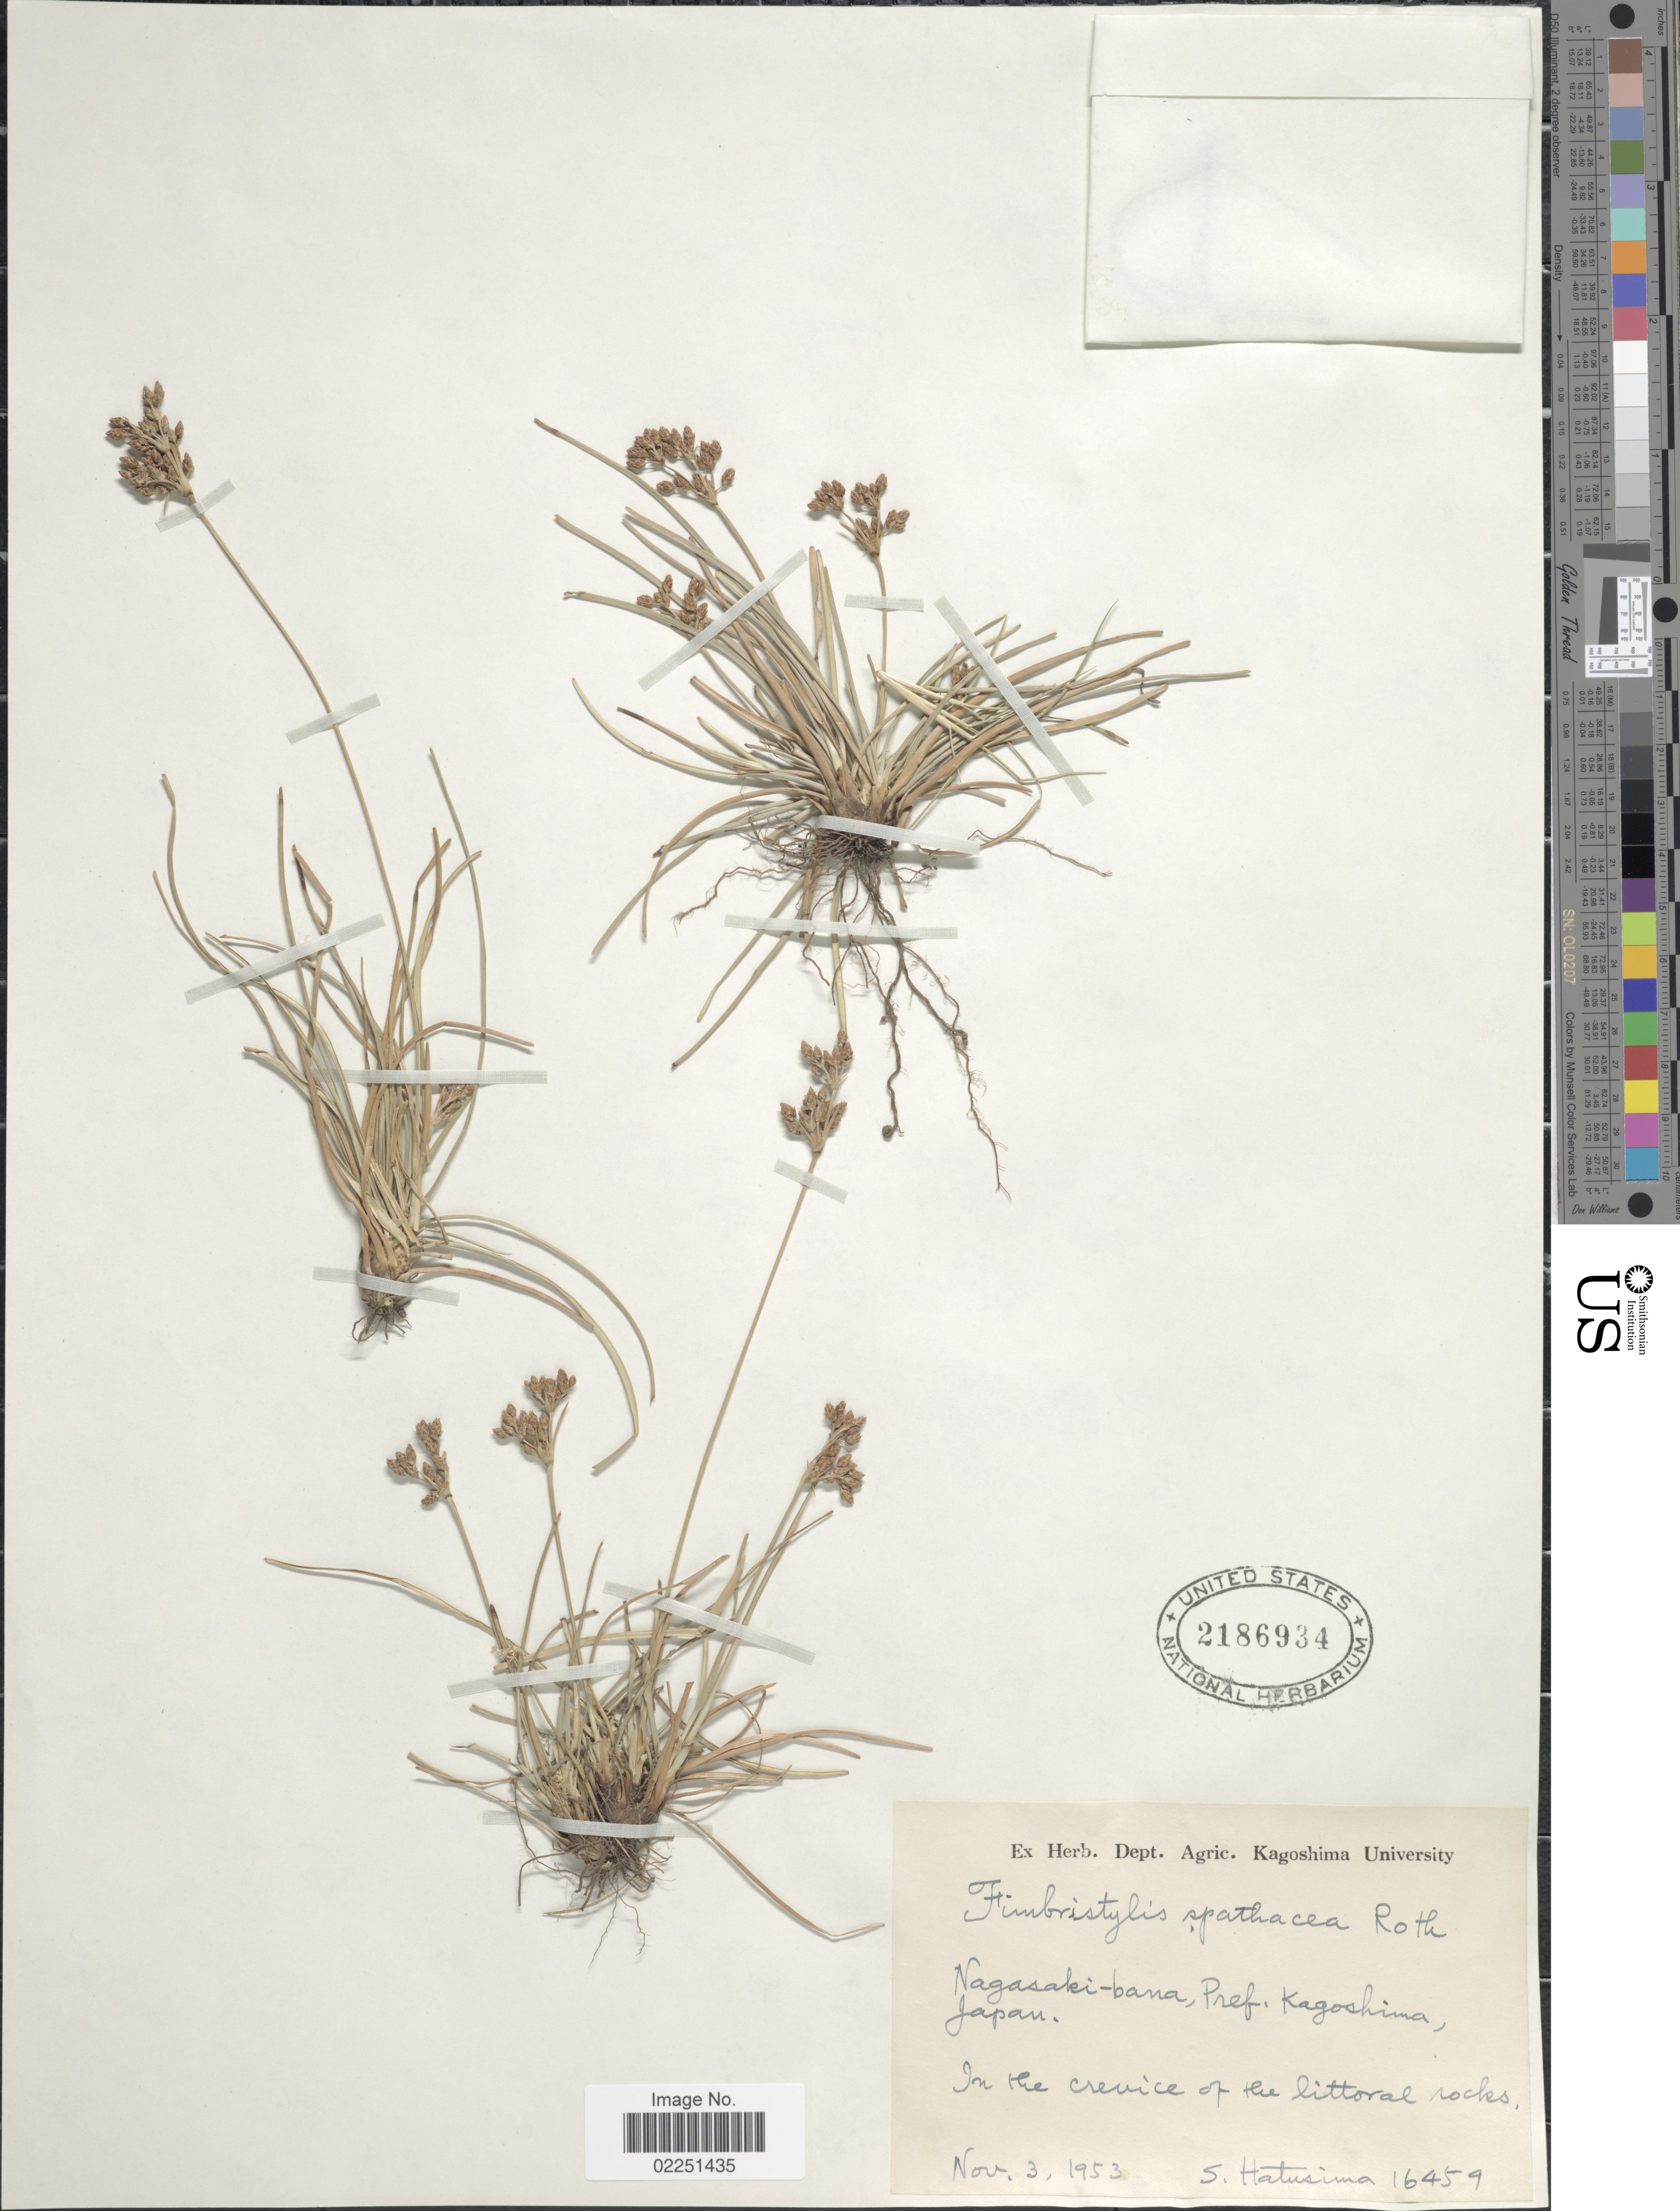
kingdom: Plantae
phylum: Tracheophyta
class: Liliopsida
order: Poales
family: Cyperaceae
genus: Fimbristylis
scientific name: Fimbristylis cymosa subsp. spathacea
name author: (Roth) T. Koyama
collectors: S. Hatusima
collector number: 16459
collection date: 1953-11-03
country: Japan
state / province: Kagosima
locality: Nagasaki-bana, Pref. Kagoshima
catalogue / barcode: US 2186934